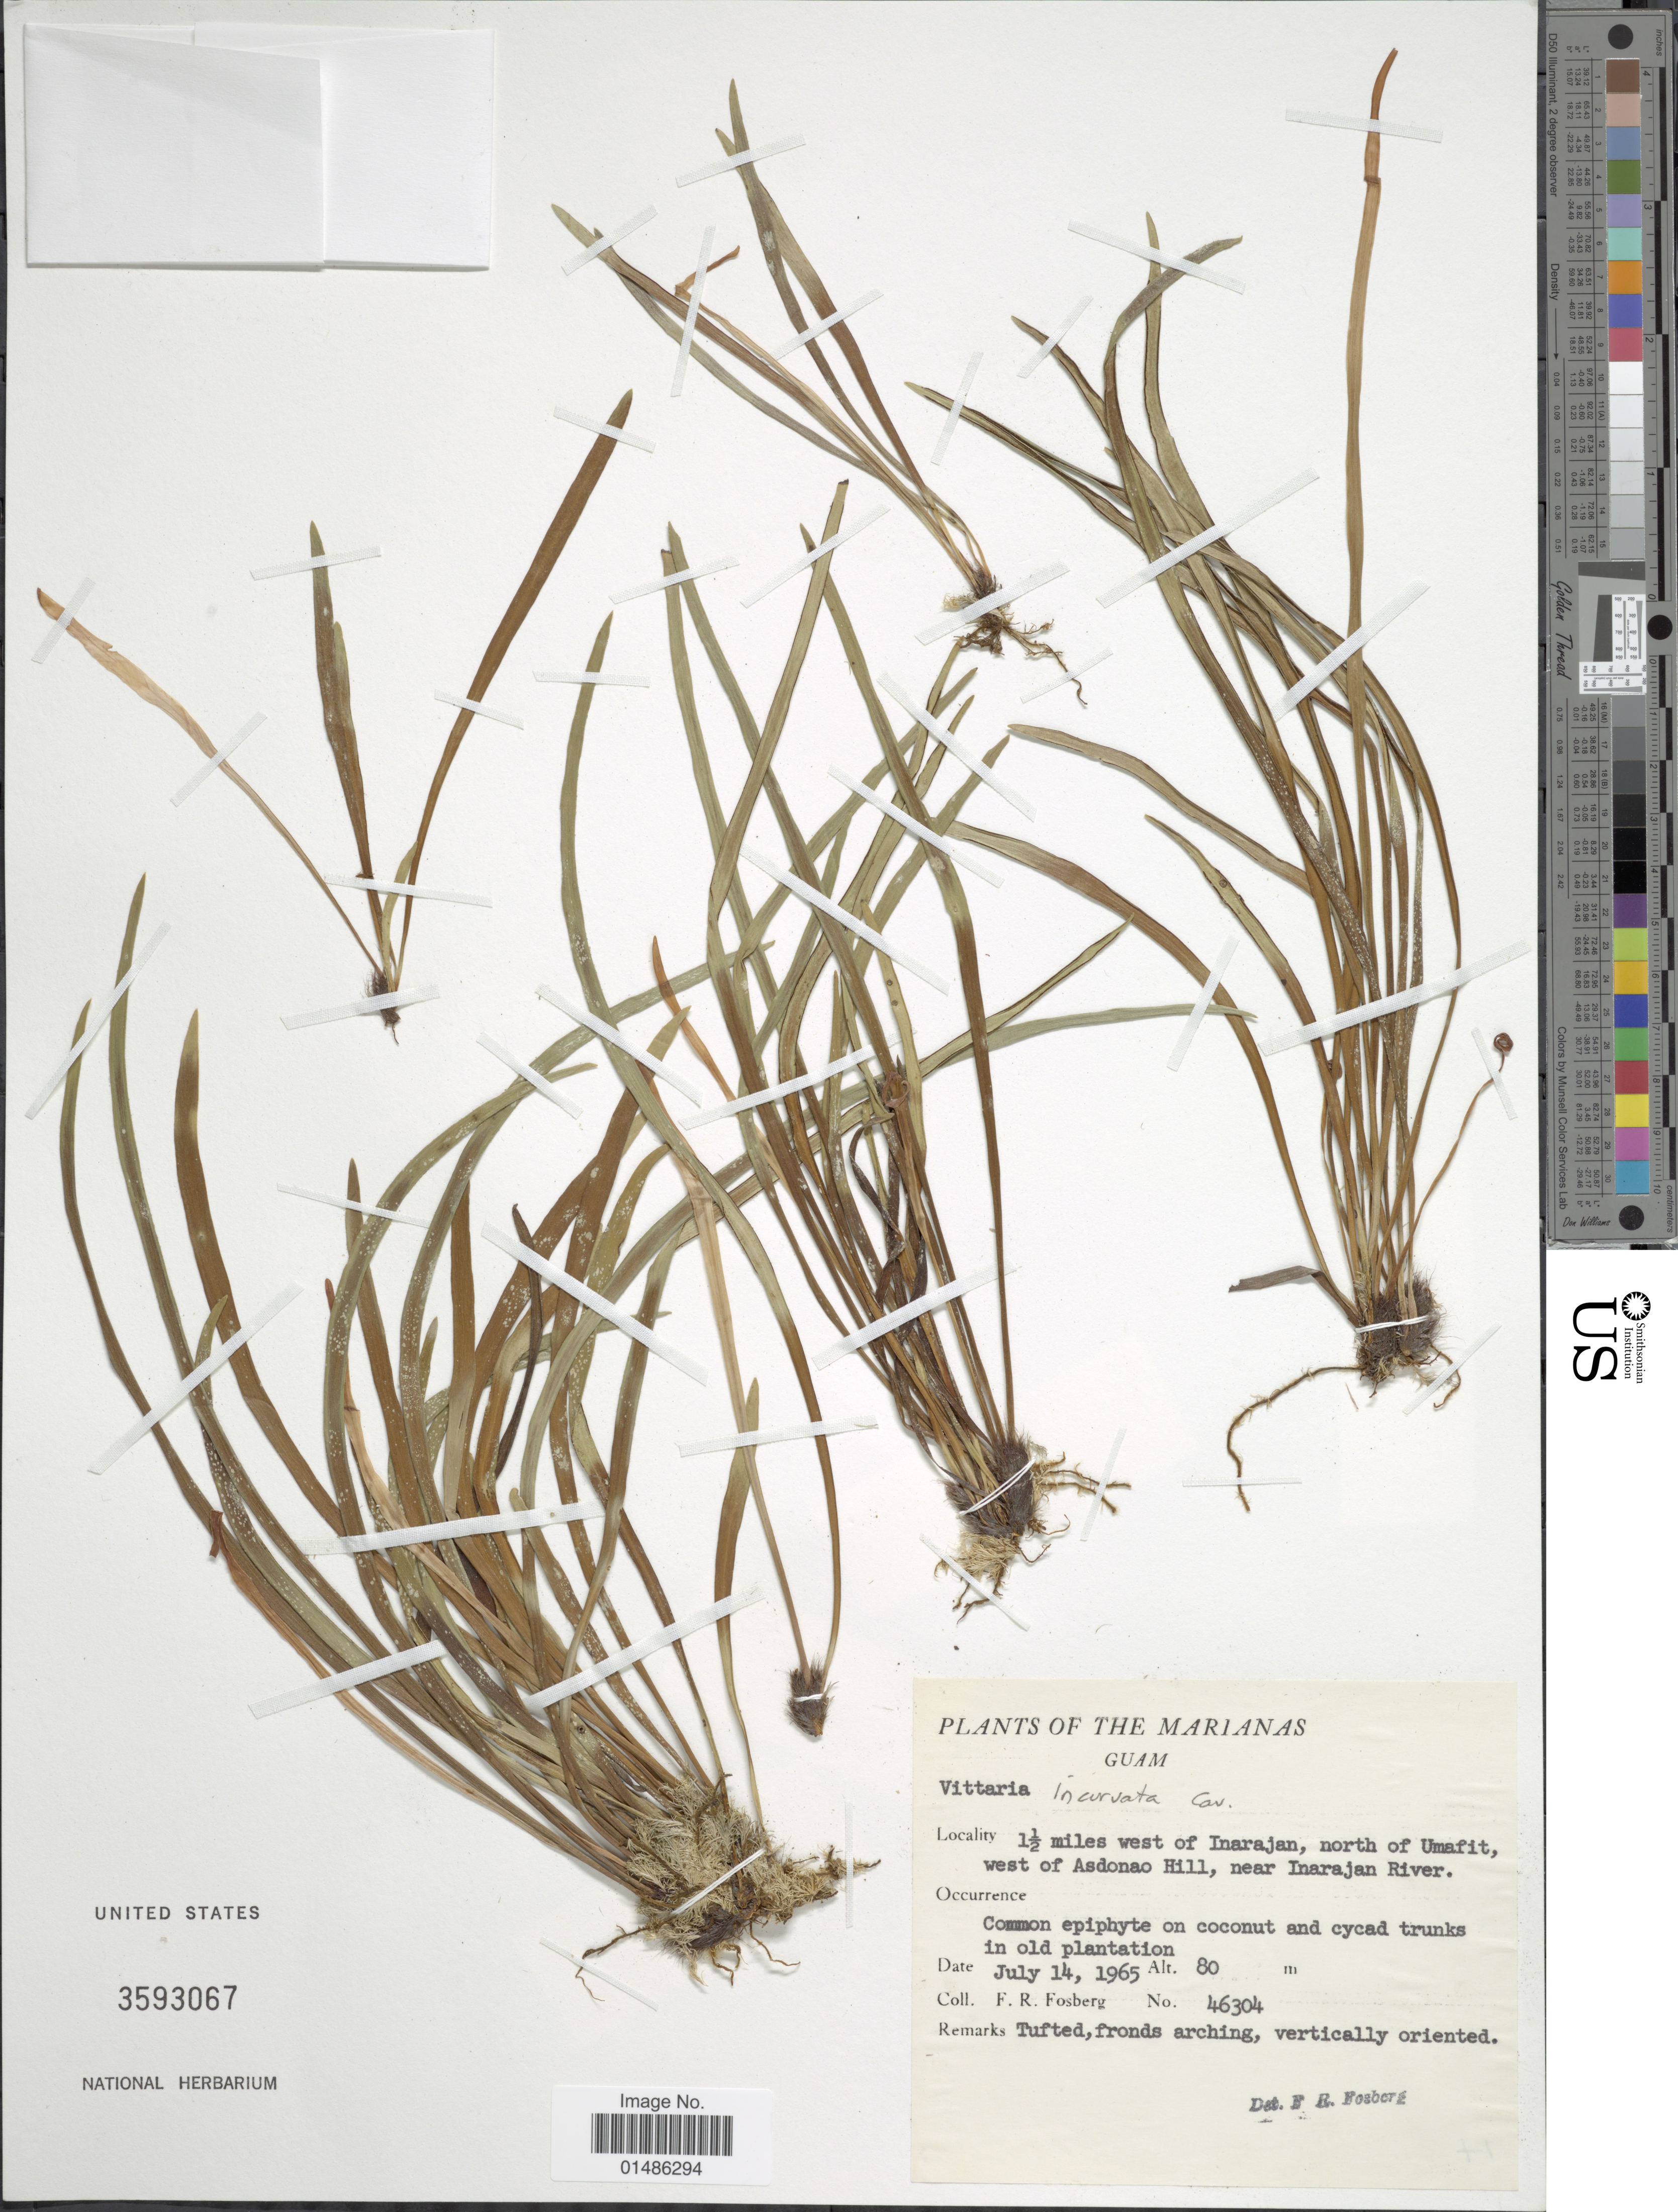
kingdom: Plantae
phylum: Tracheophyta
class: Polypodiopsida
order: Polypodiales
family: Pteridaceae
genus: Haplopteris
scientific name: Haplopteris ensiformis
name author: (Sw.) E.H. Crane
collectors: F. R. Fosberg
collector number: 46304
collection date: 1965-07-14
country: Guam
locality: Marianas. 1½ miles west of Inarajan, north of Umafit, west of Asdonao Hill, near Inarajan River.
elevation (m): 80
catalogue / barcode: US 3593067